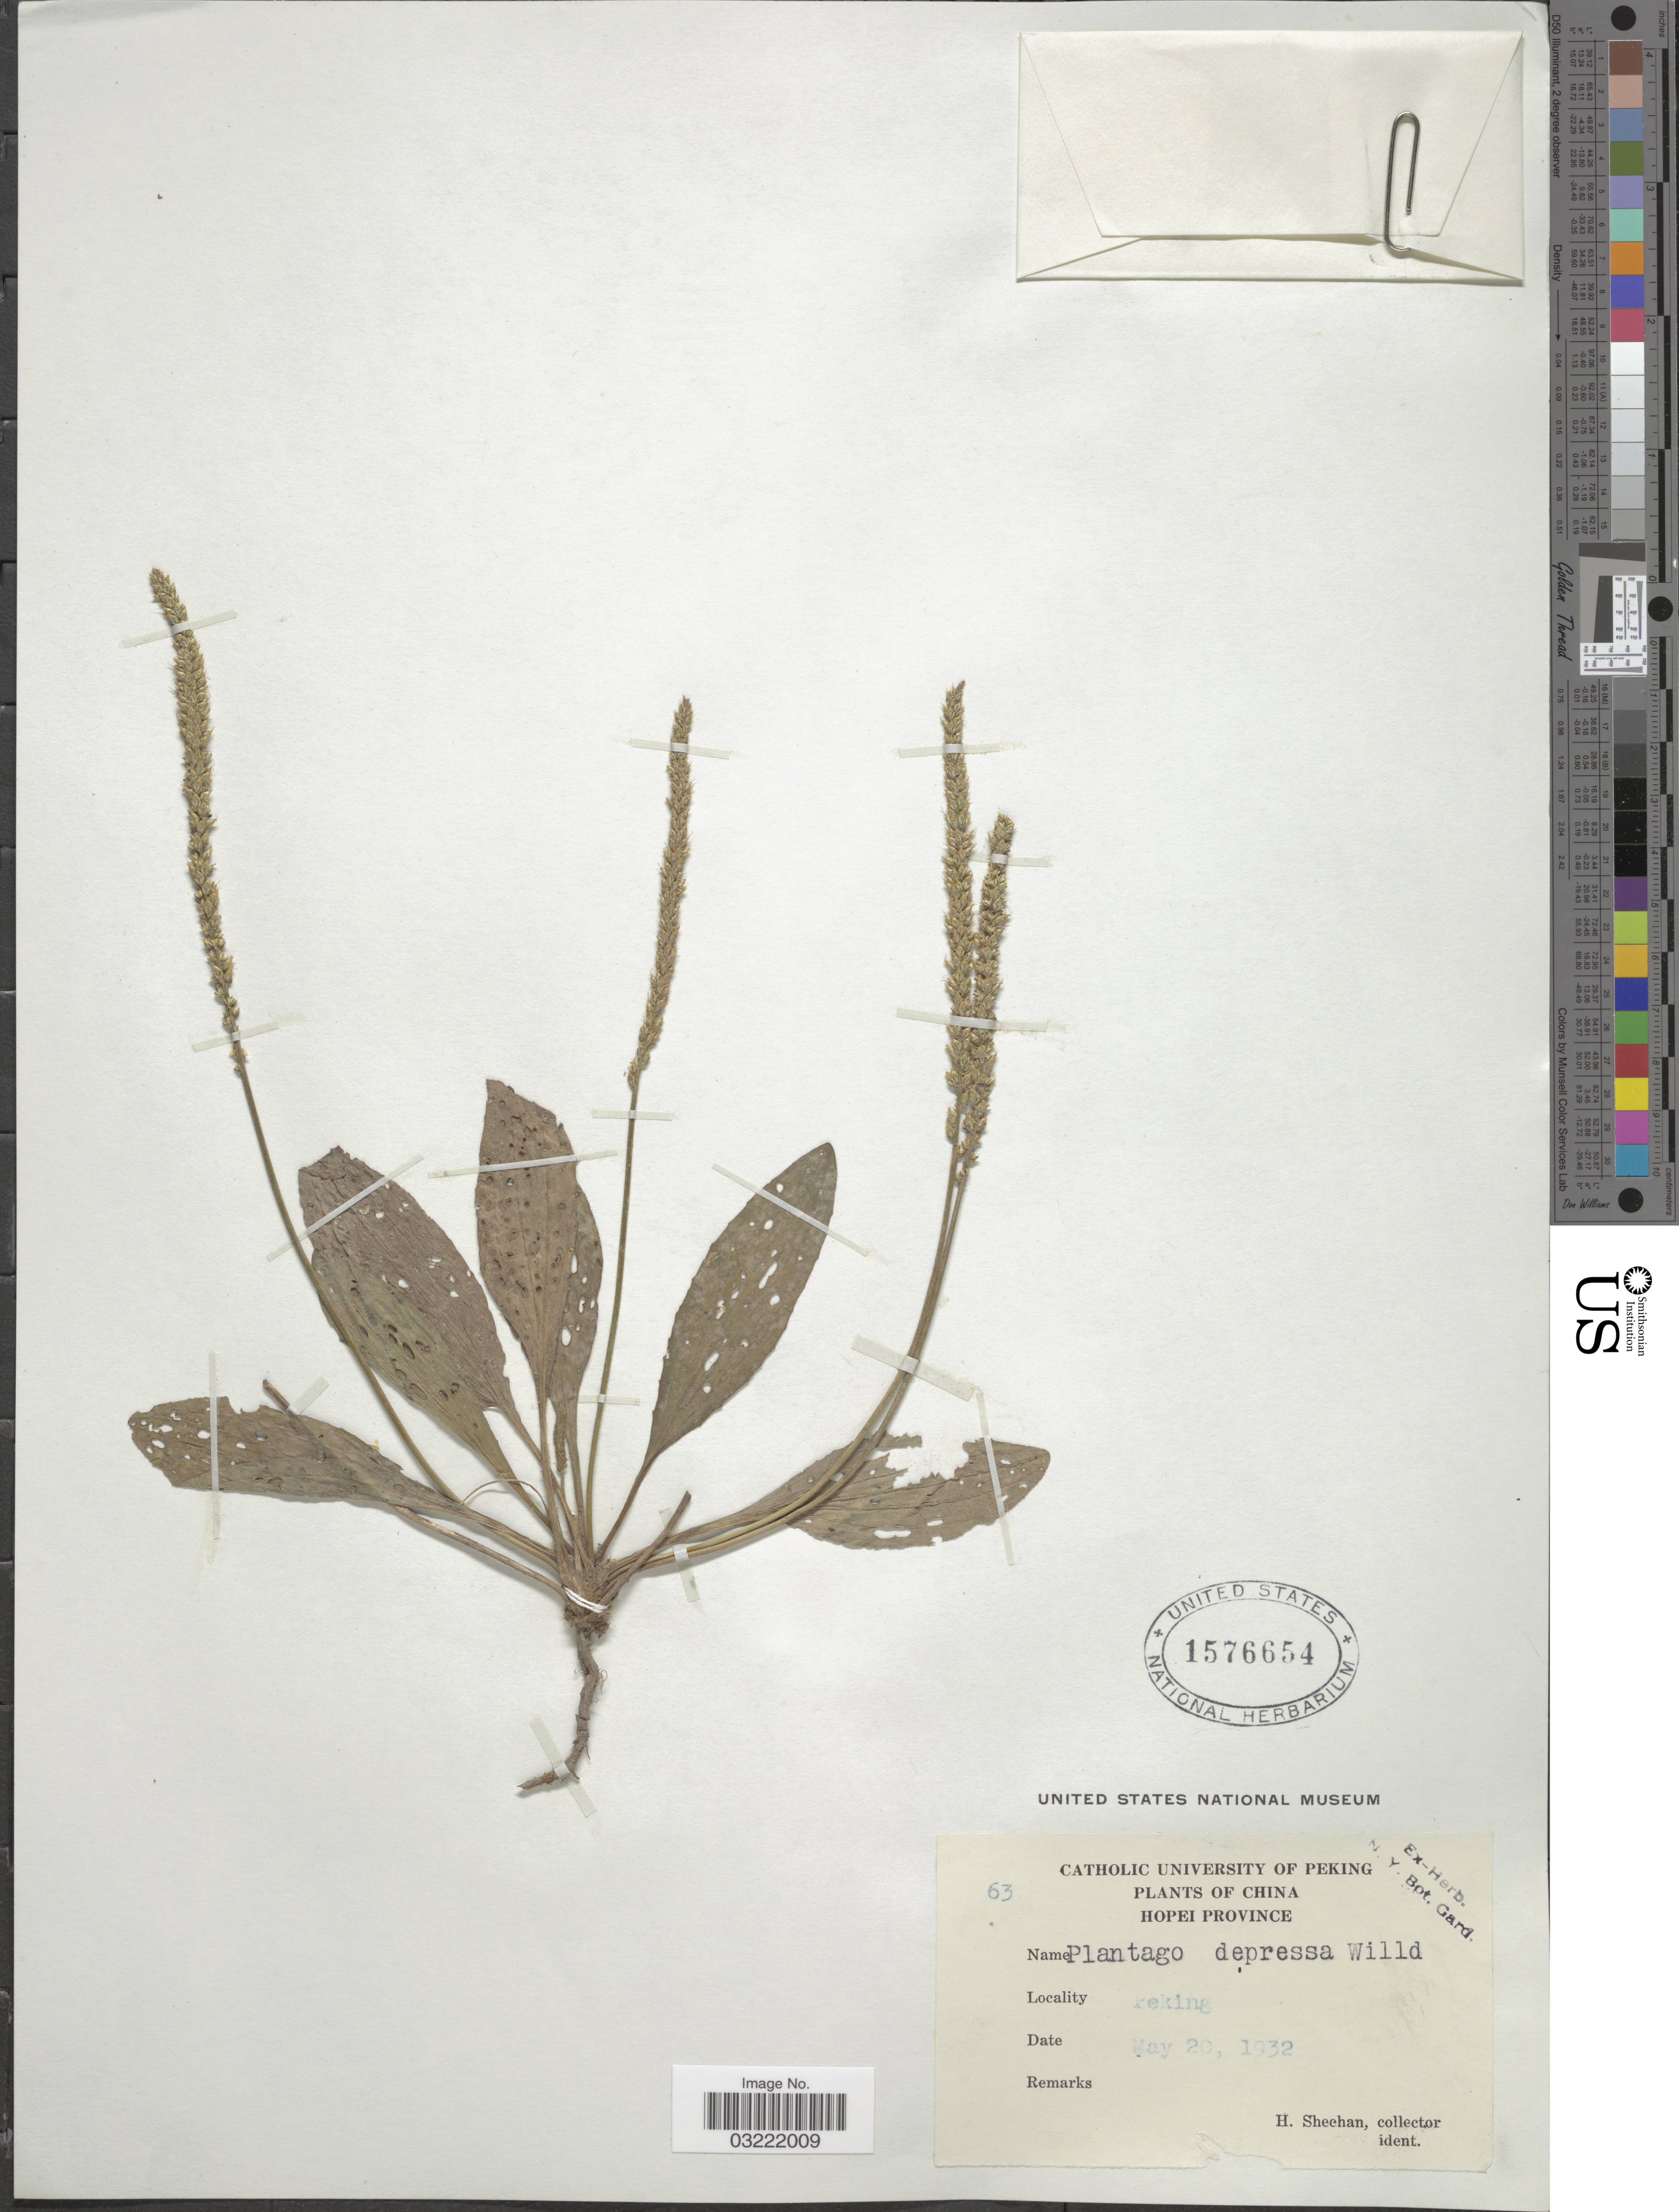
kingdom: Plantae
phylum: Tracheophyta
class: Magnoliopsida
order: Lamiales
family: Plantaginaceae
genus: Plantago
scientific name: Plantago depressa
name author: Willd.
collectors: H. Sheehan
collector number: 63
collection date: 1932-05-20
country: China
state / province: Beijing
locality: Peking.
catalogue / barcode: US 1576654